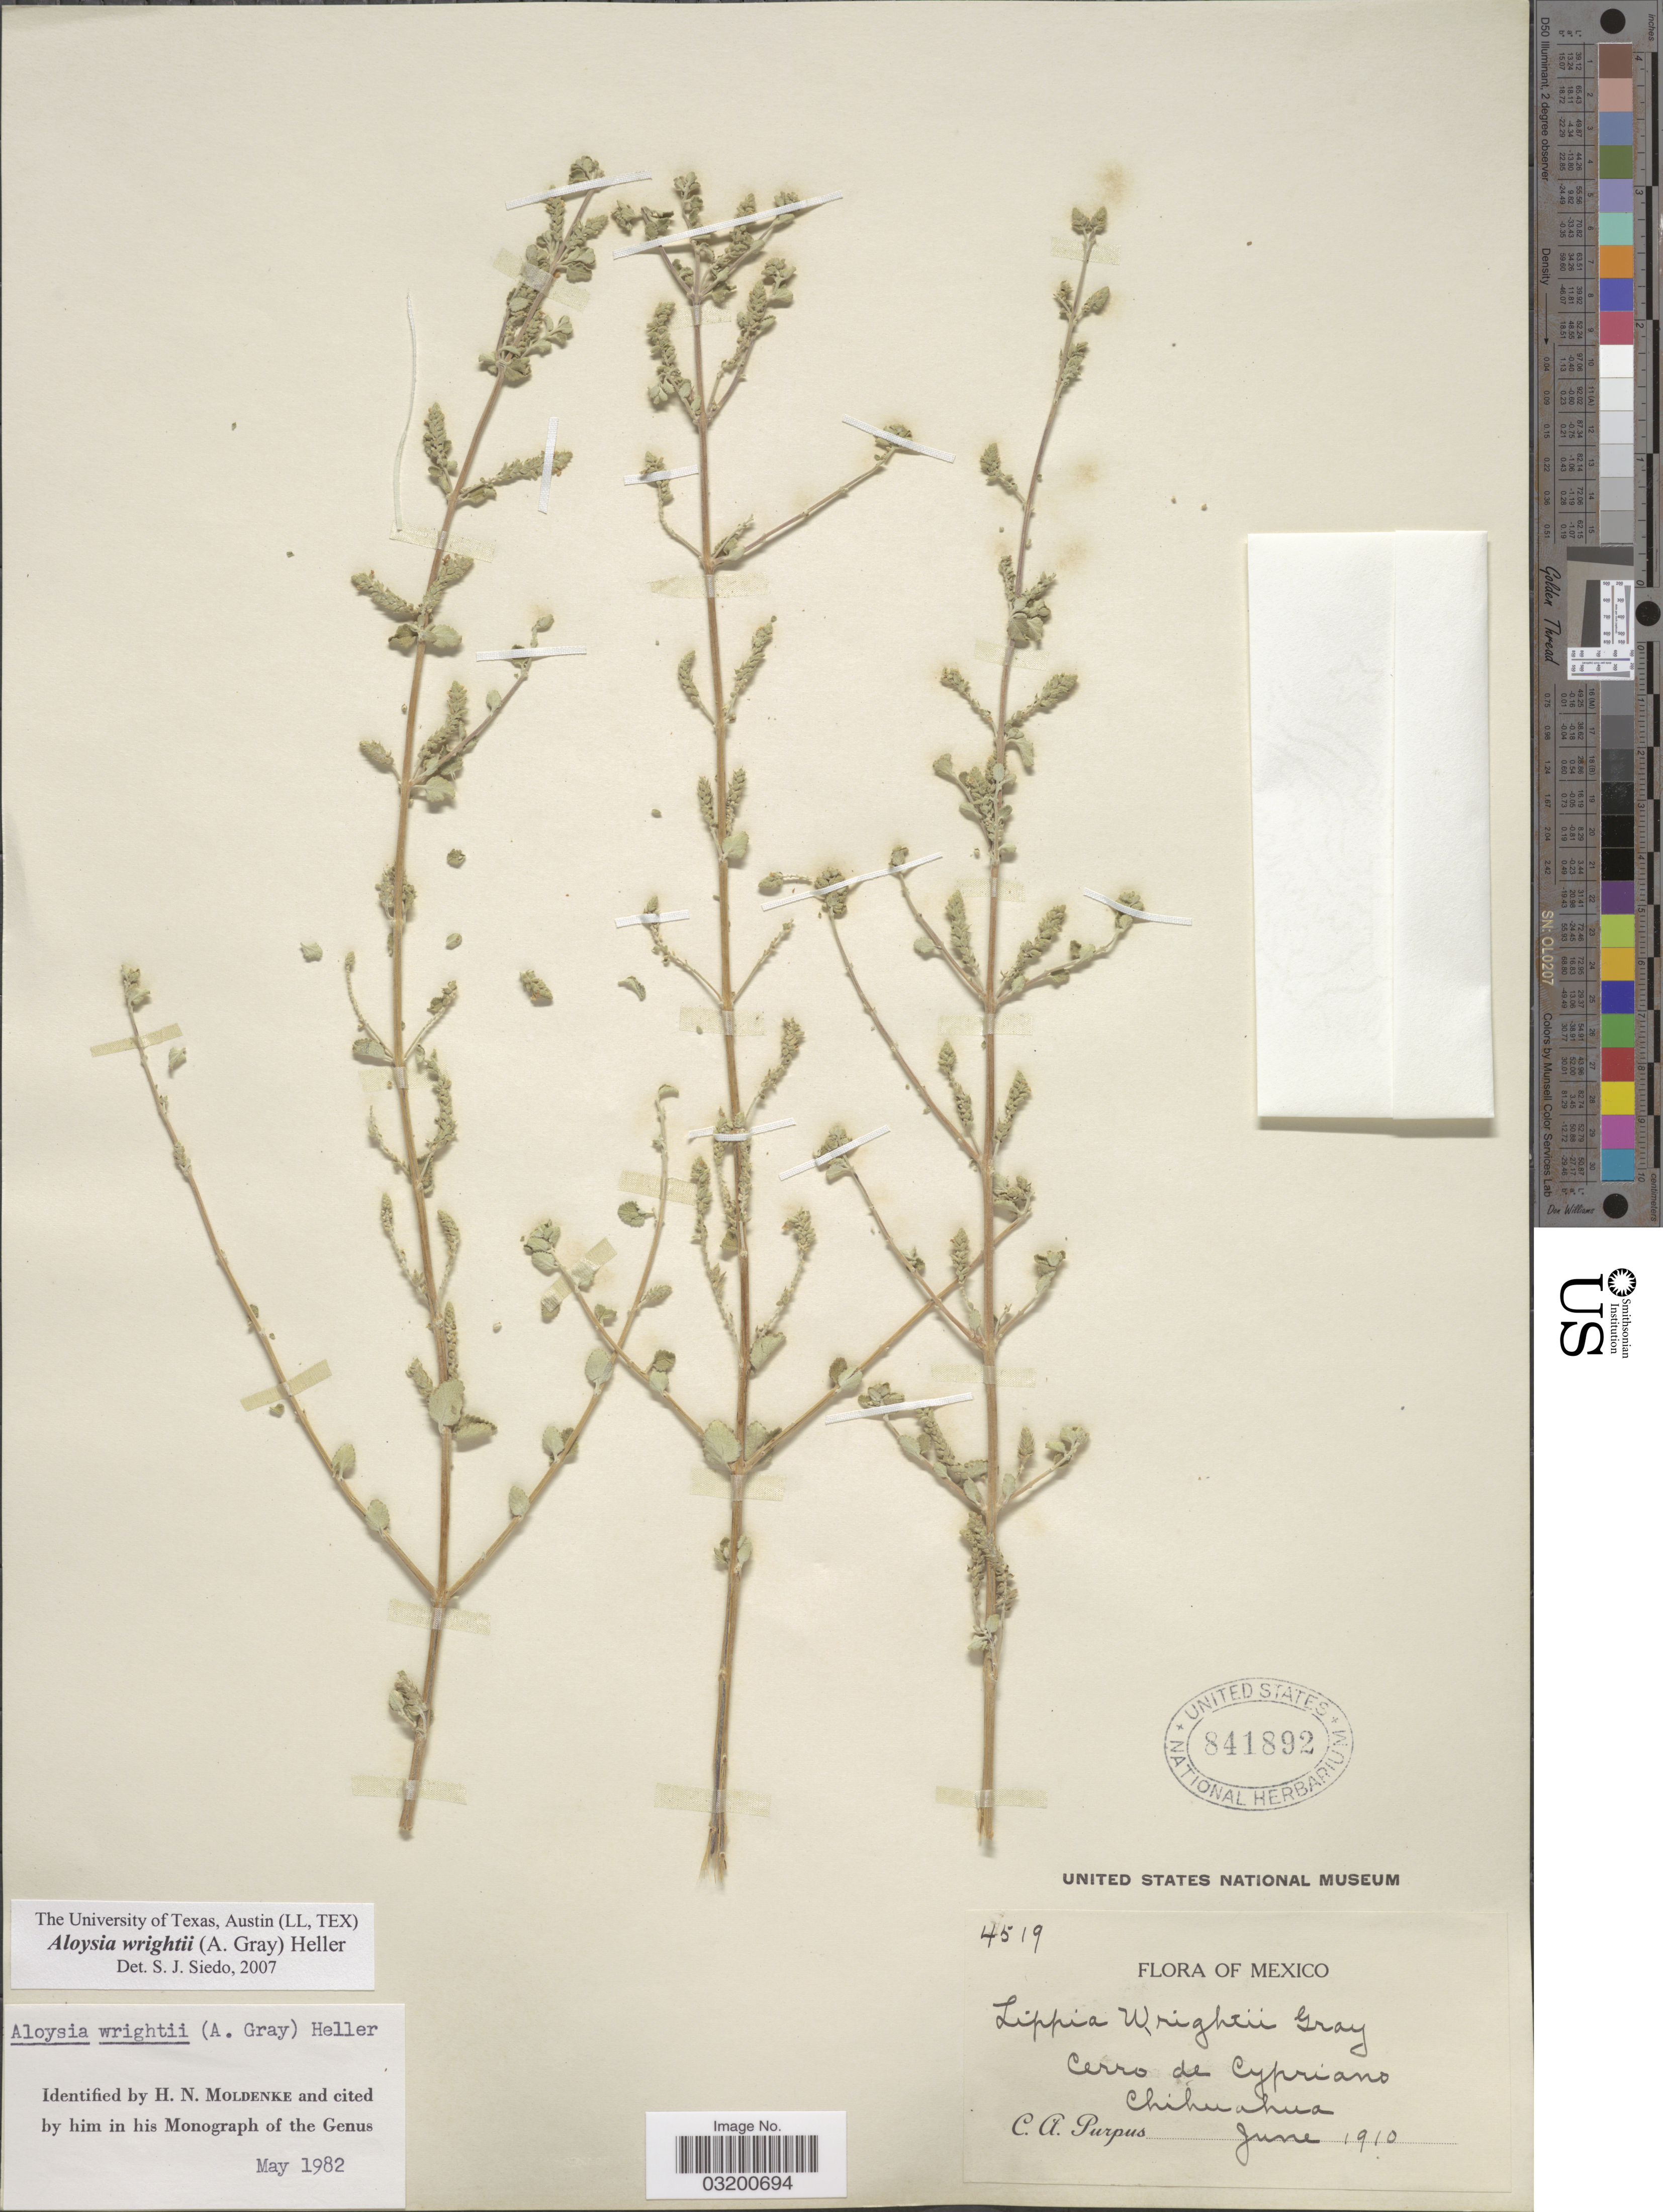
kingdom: Plantae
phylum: Tracheophyta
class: Magnoliopsida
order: Lamiales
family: Verbenaceae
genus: Aloysia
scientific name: Aloysia wrightii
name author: A. Heller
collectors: C. A. Purpus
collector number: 4519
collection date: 1910-06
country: Mexico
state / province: Chihuahua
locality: Cerro de Cypriano.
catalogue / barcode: US 841892